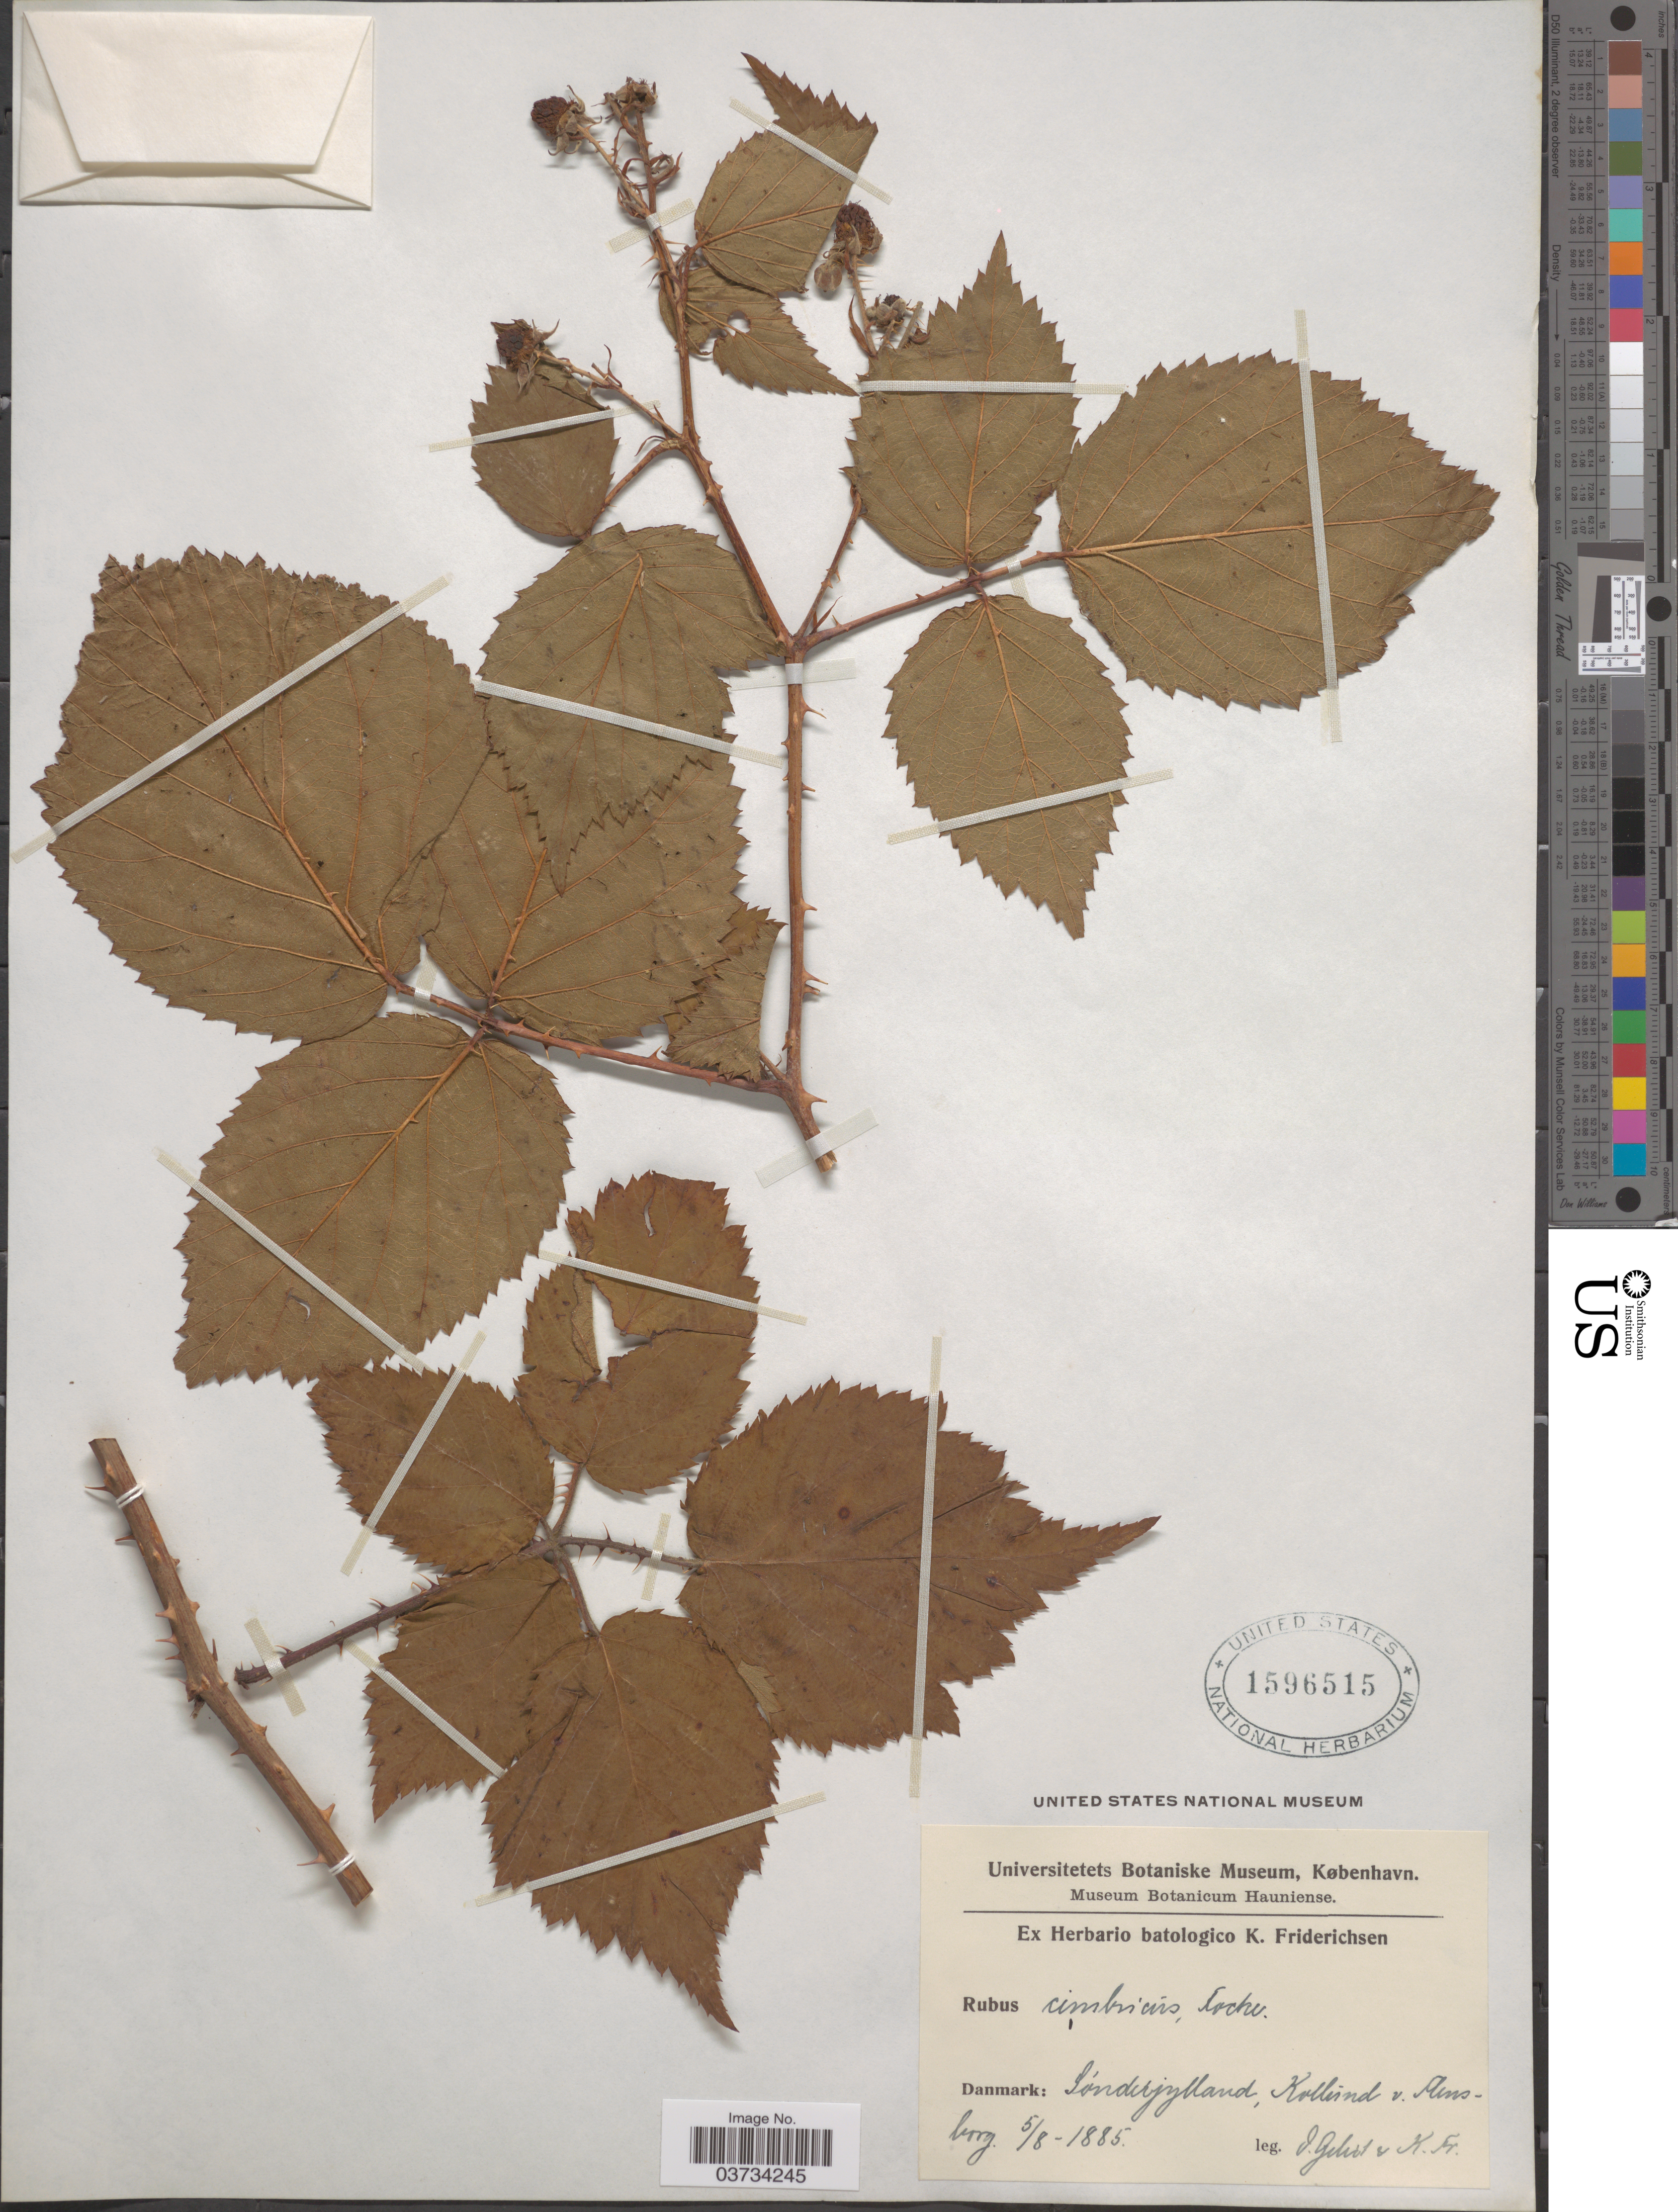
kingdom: Plantae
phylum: Tracheophyta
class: Magnoliopsida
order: Rosales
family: Rosaceae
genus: Rubus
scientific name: Rubus cimbricus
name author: Focke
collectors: Collector illegible & K. Friderichsen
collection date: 1885-08-05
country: Denmark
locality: Danmark: Sønderjylland, Kollund v. Arnsborg [interpreted].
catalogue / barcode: US 1596515